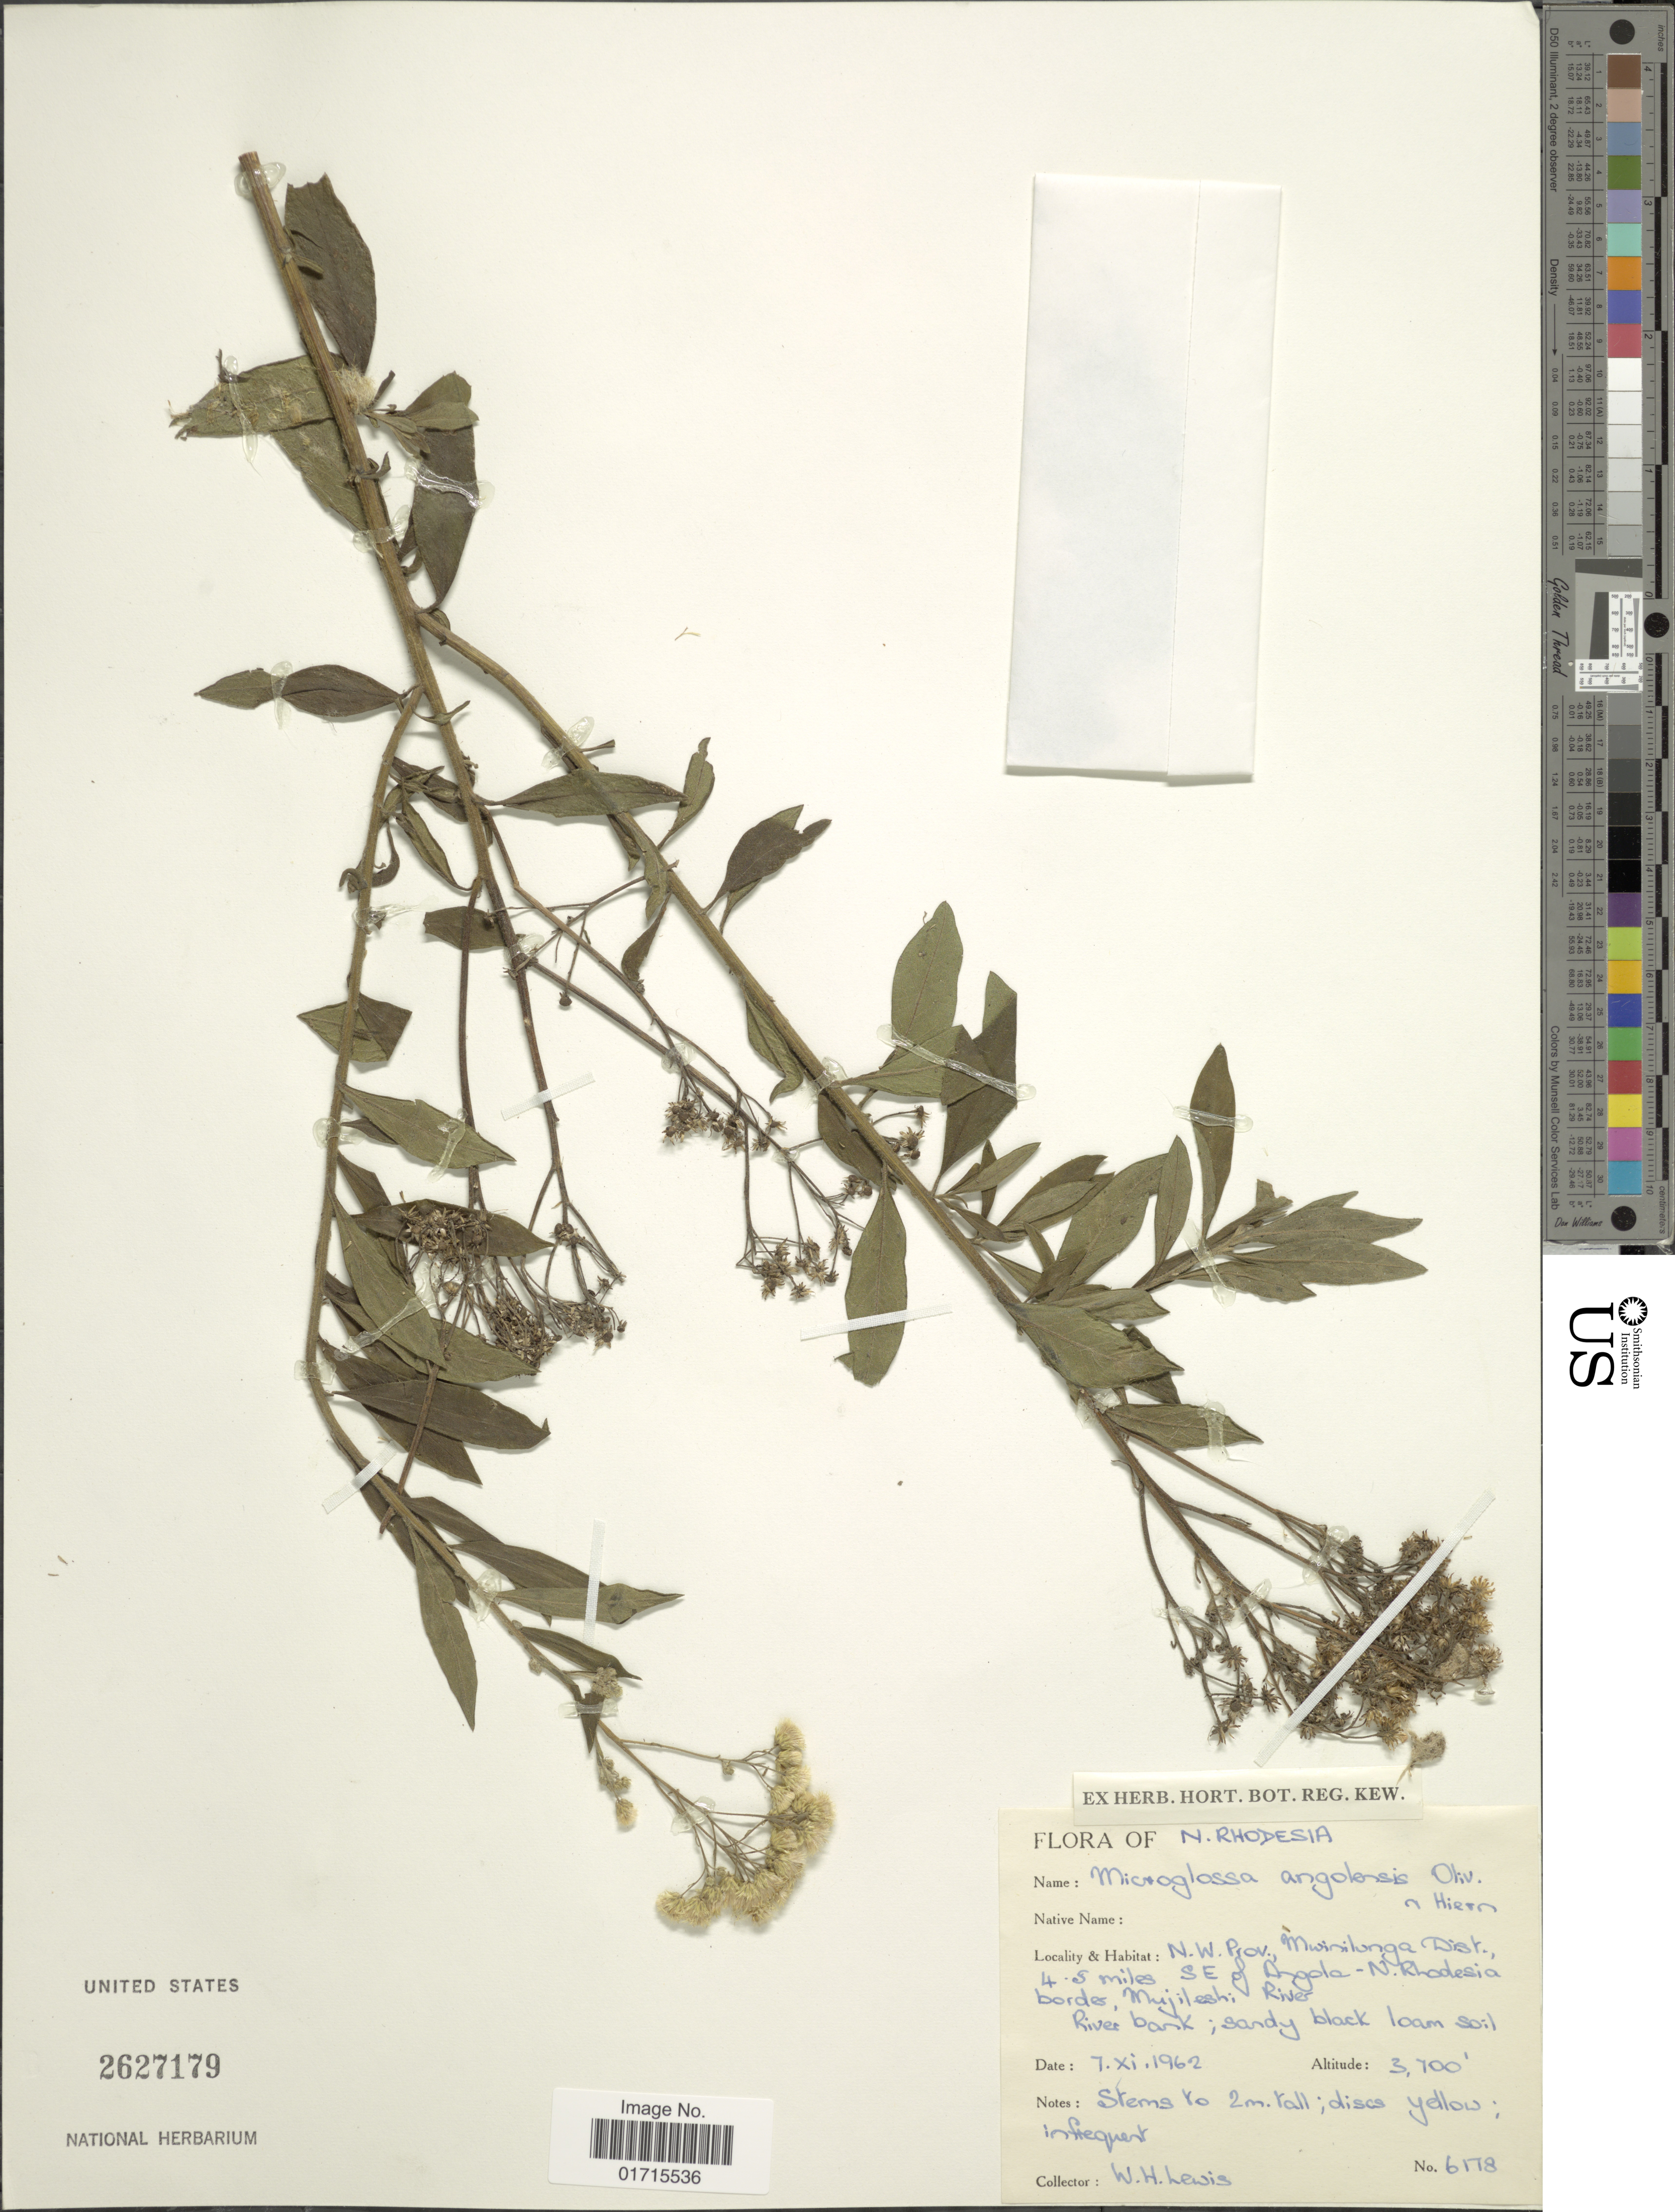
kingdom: Plantae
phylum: Tracheophyta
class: Magnoliopsida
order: Asterales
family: Asteraceae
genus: Microglossa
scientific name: Microglossa angolensis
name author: Oliv. & Hiern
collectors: W. H. Lewis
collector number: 6178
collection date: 1962-11-07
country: Zambia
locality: N. Rhodesia. N. W. Prov. Mwinilunga Dist. 4.5 miles SE of Angola-N. Rhodesia bordes Mujilesh: River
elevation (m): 1128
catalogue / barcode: US 2627179